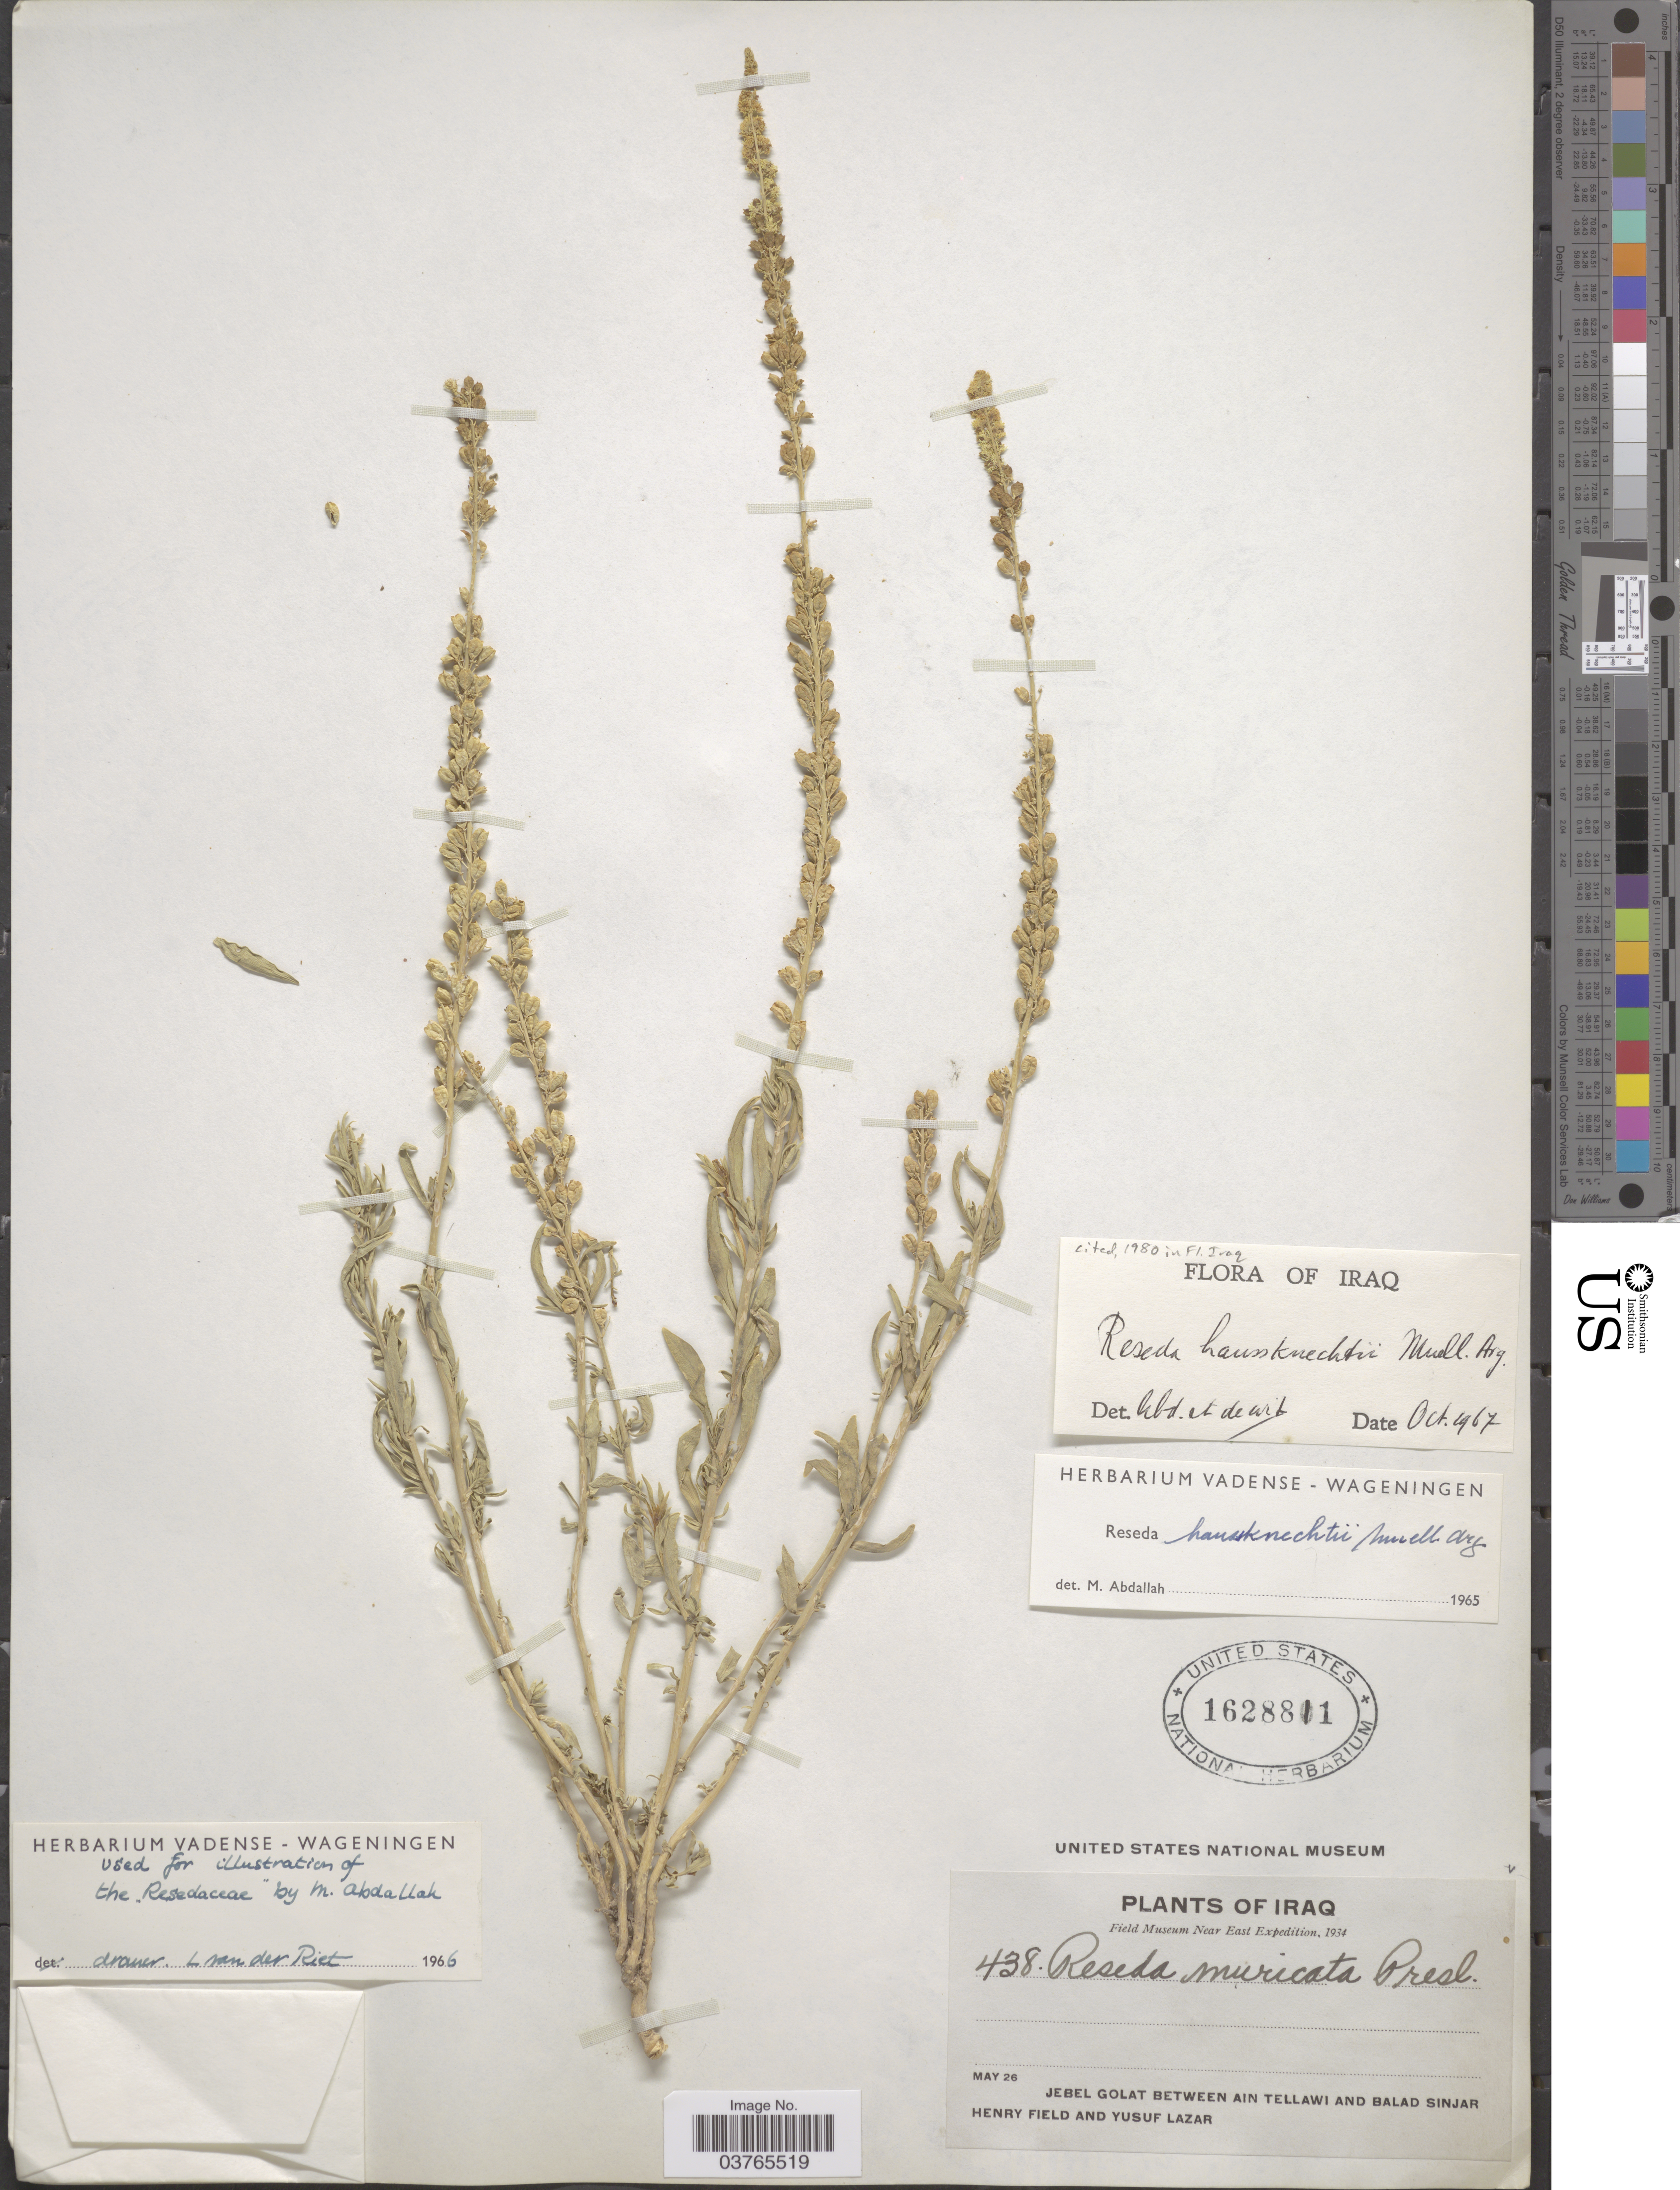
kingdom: Plantae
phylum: Tracheophyta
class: Magnoliopsida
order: Brassicales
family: Resedaceae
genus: Reseda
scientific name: Reseda haussknechtii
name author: Müll. Arg.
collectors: H. Field & Y. Lazar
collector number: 438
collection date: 1934-05-26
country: Iraq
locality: Jebel Golat between Ain Tellawi and Balad Sinjar.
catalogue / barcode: US 1628811